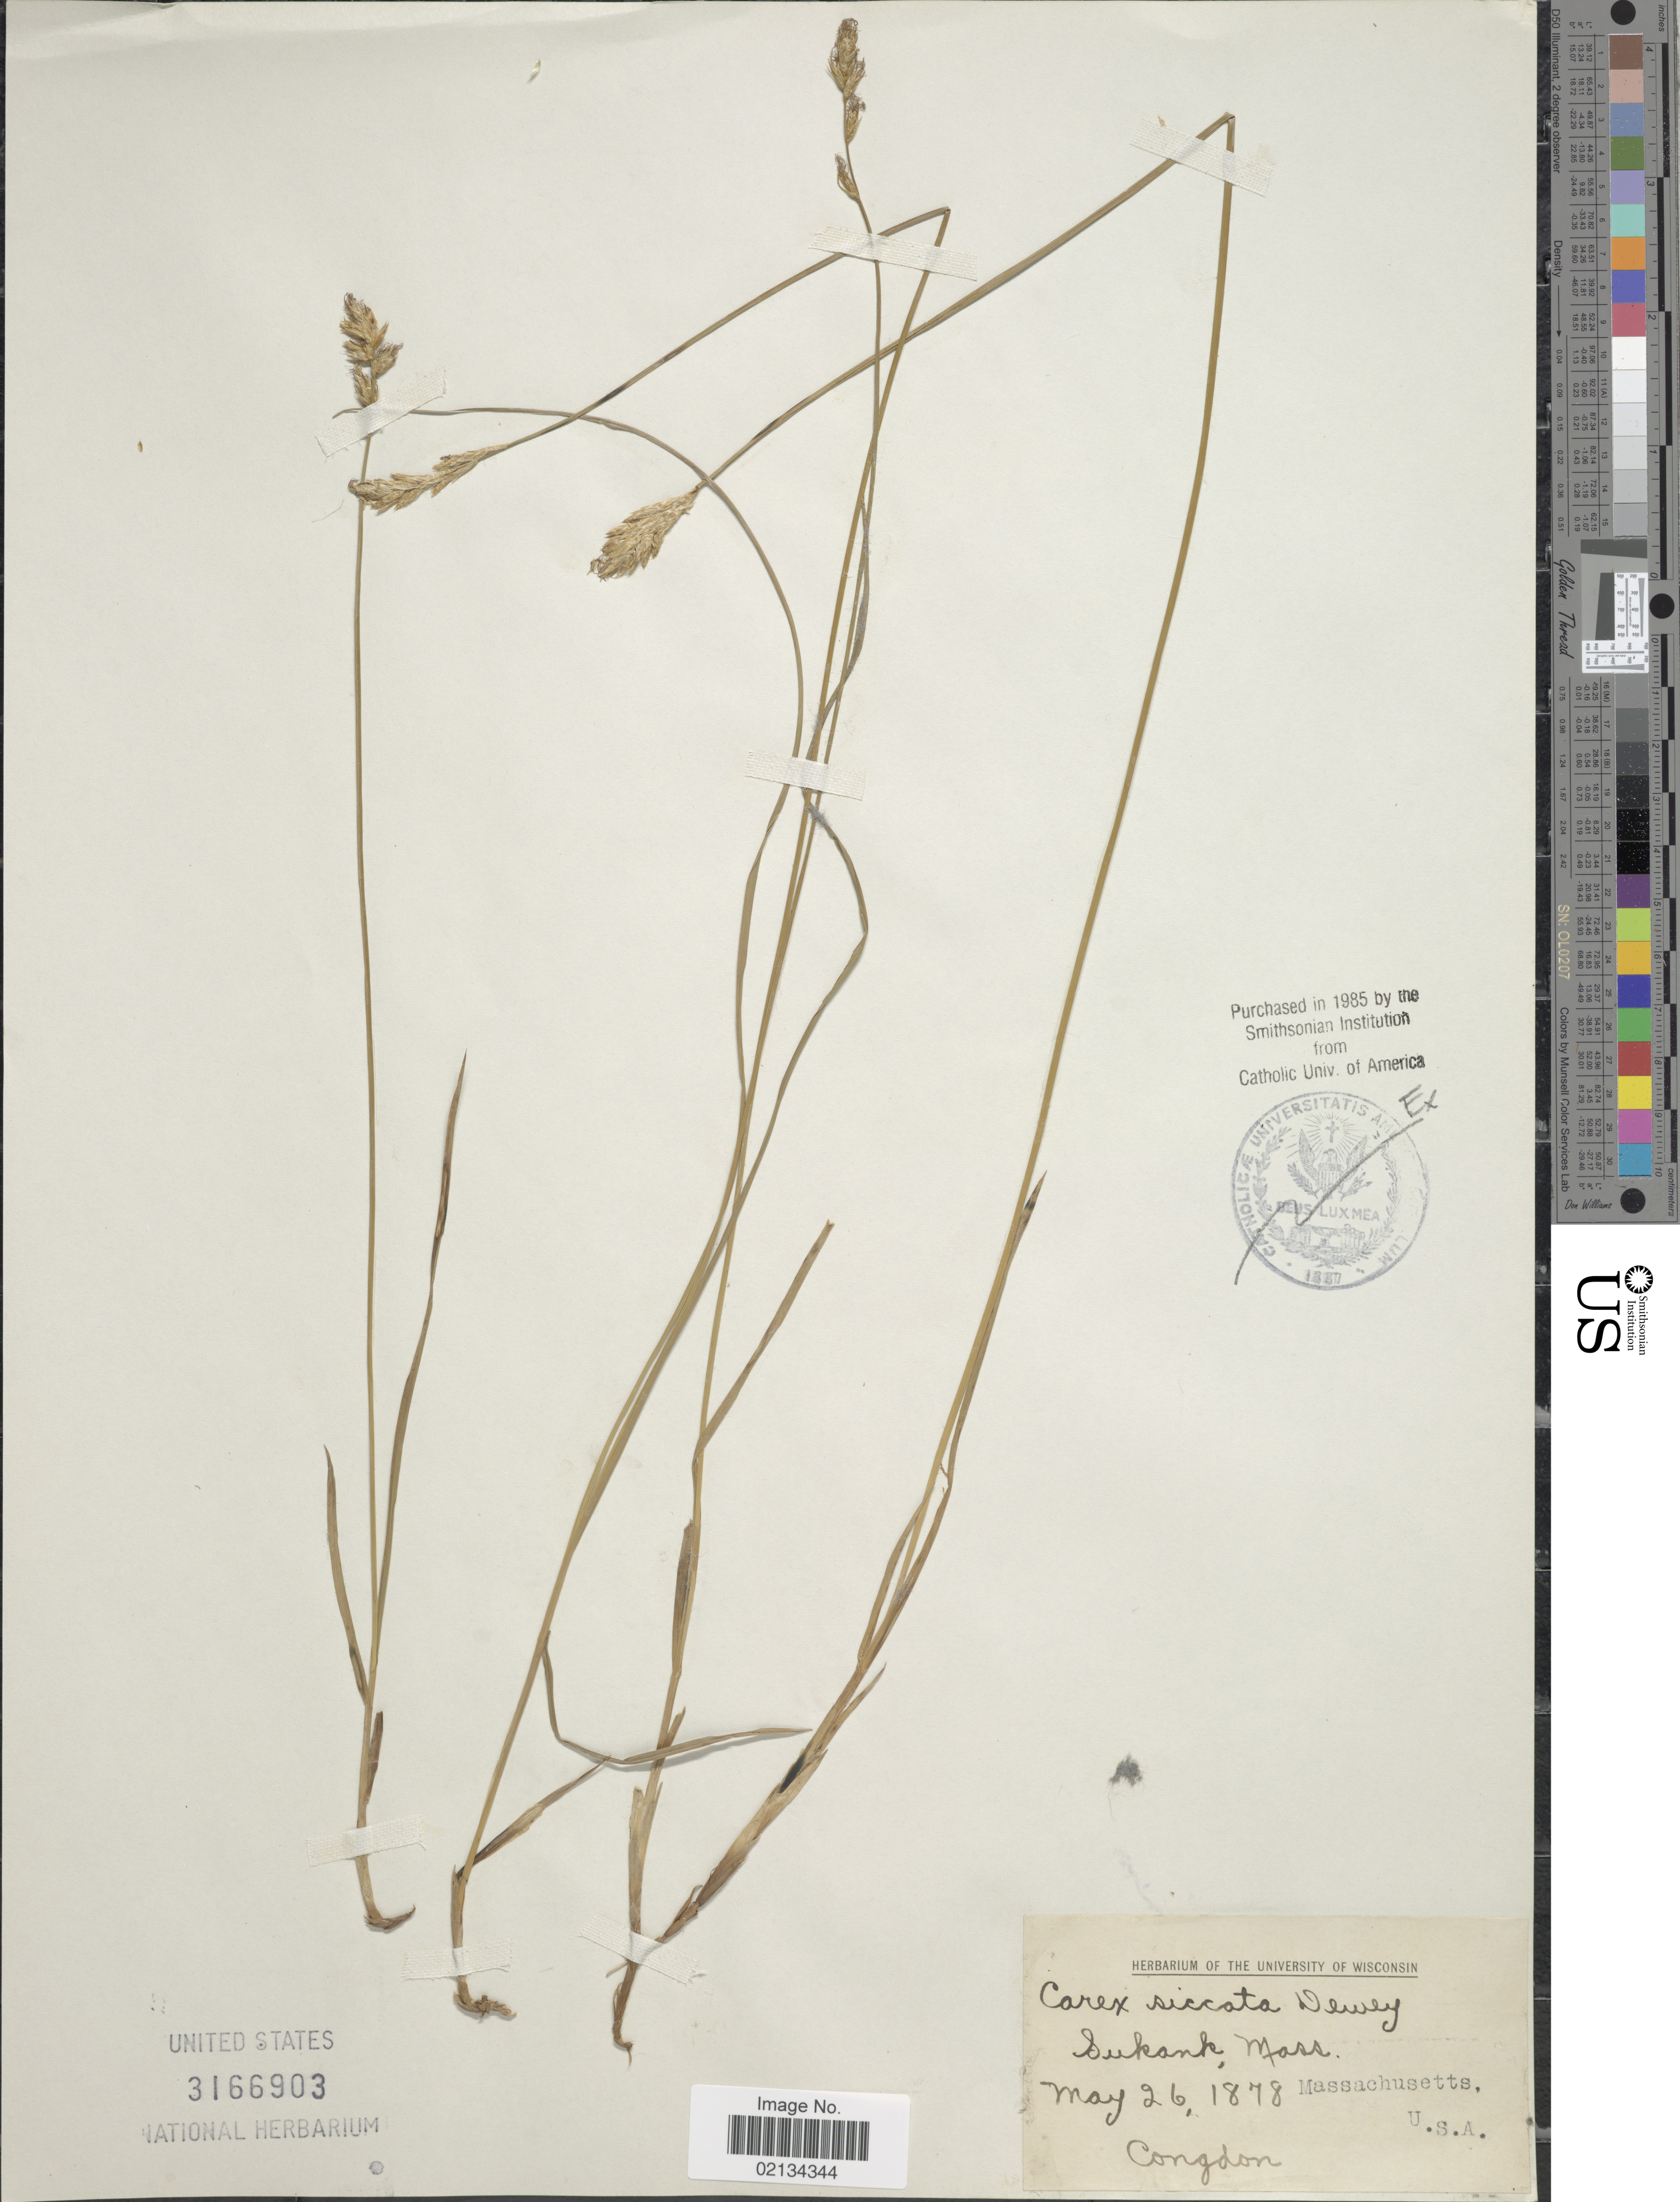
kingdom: Plantae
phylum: Tracheophyta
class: Liliopsida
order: Poales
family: Cyperaceae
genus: Carex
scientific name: Carex siccata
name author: Dewey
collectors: Congdon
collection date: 1878-05-26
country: United States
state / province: Massachusetts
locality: Sukank.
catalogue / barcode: US 3166903